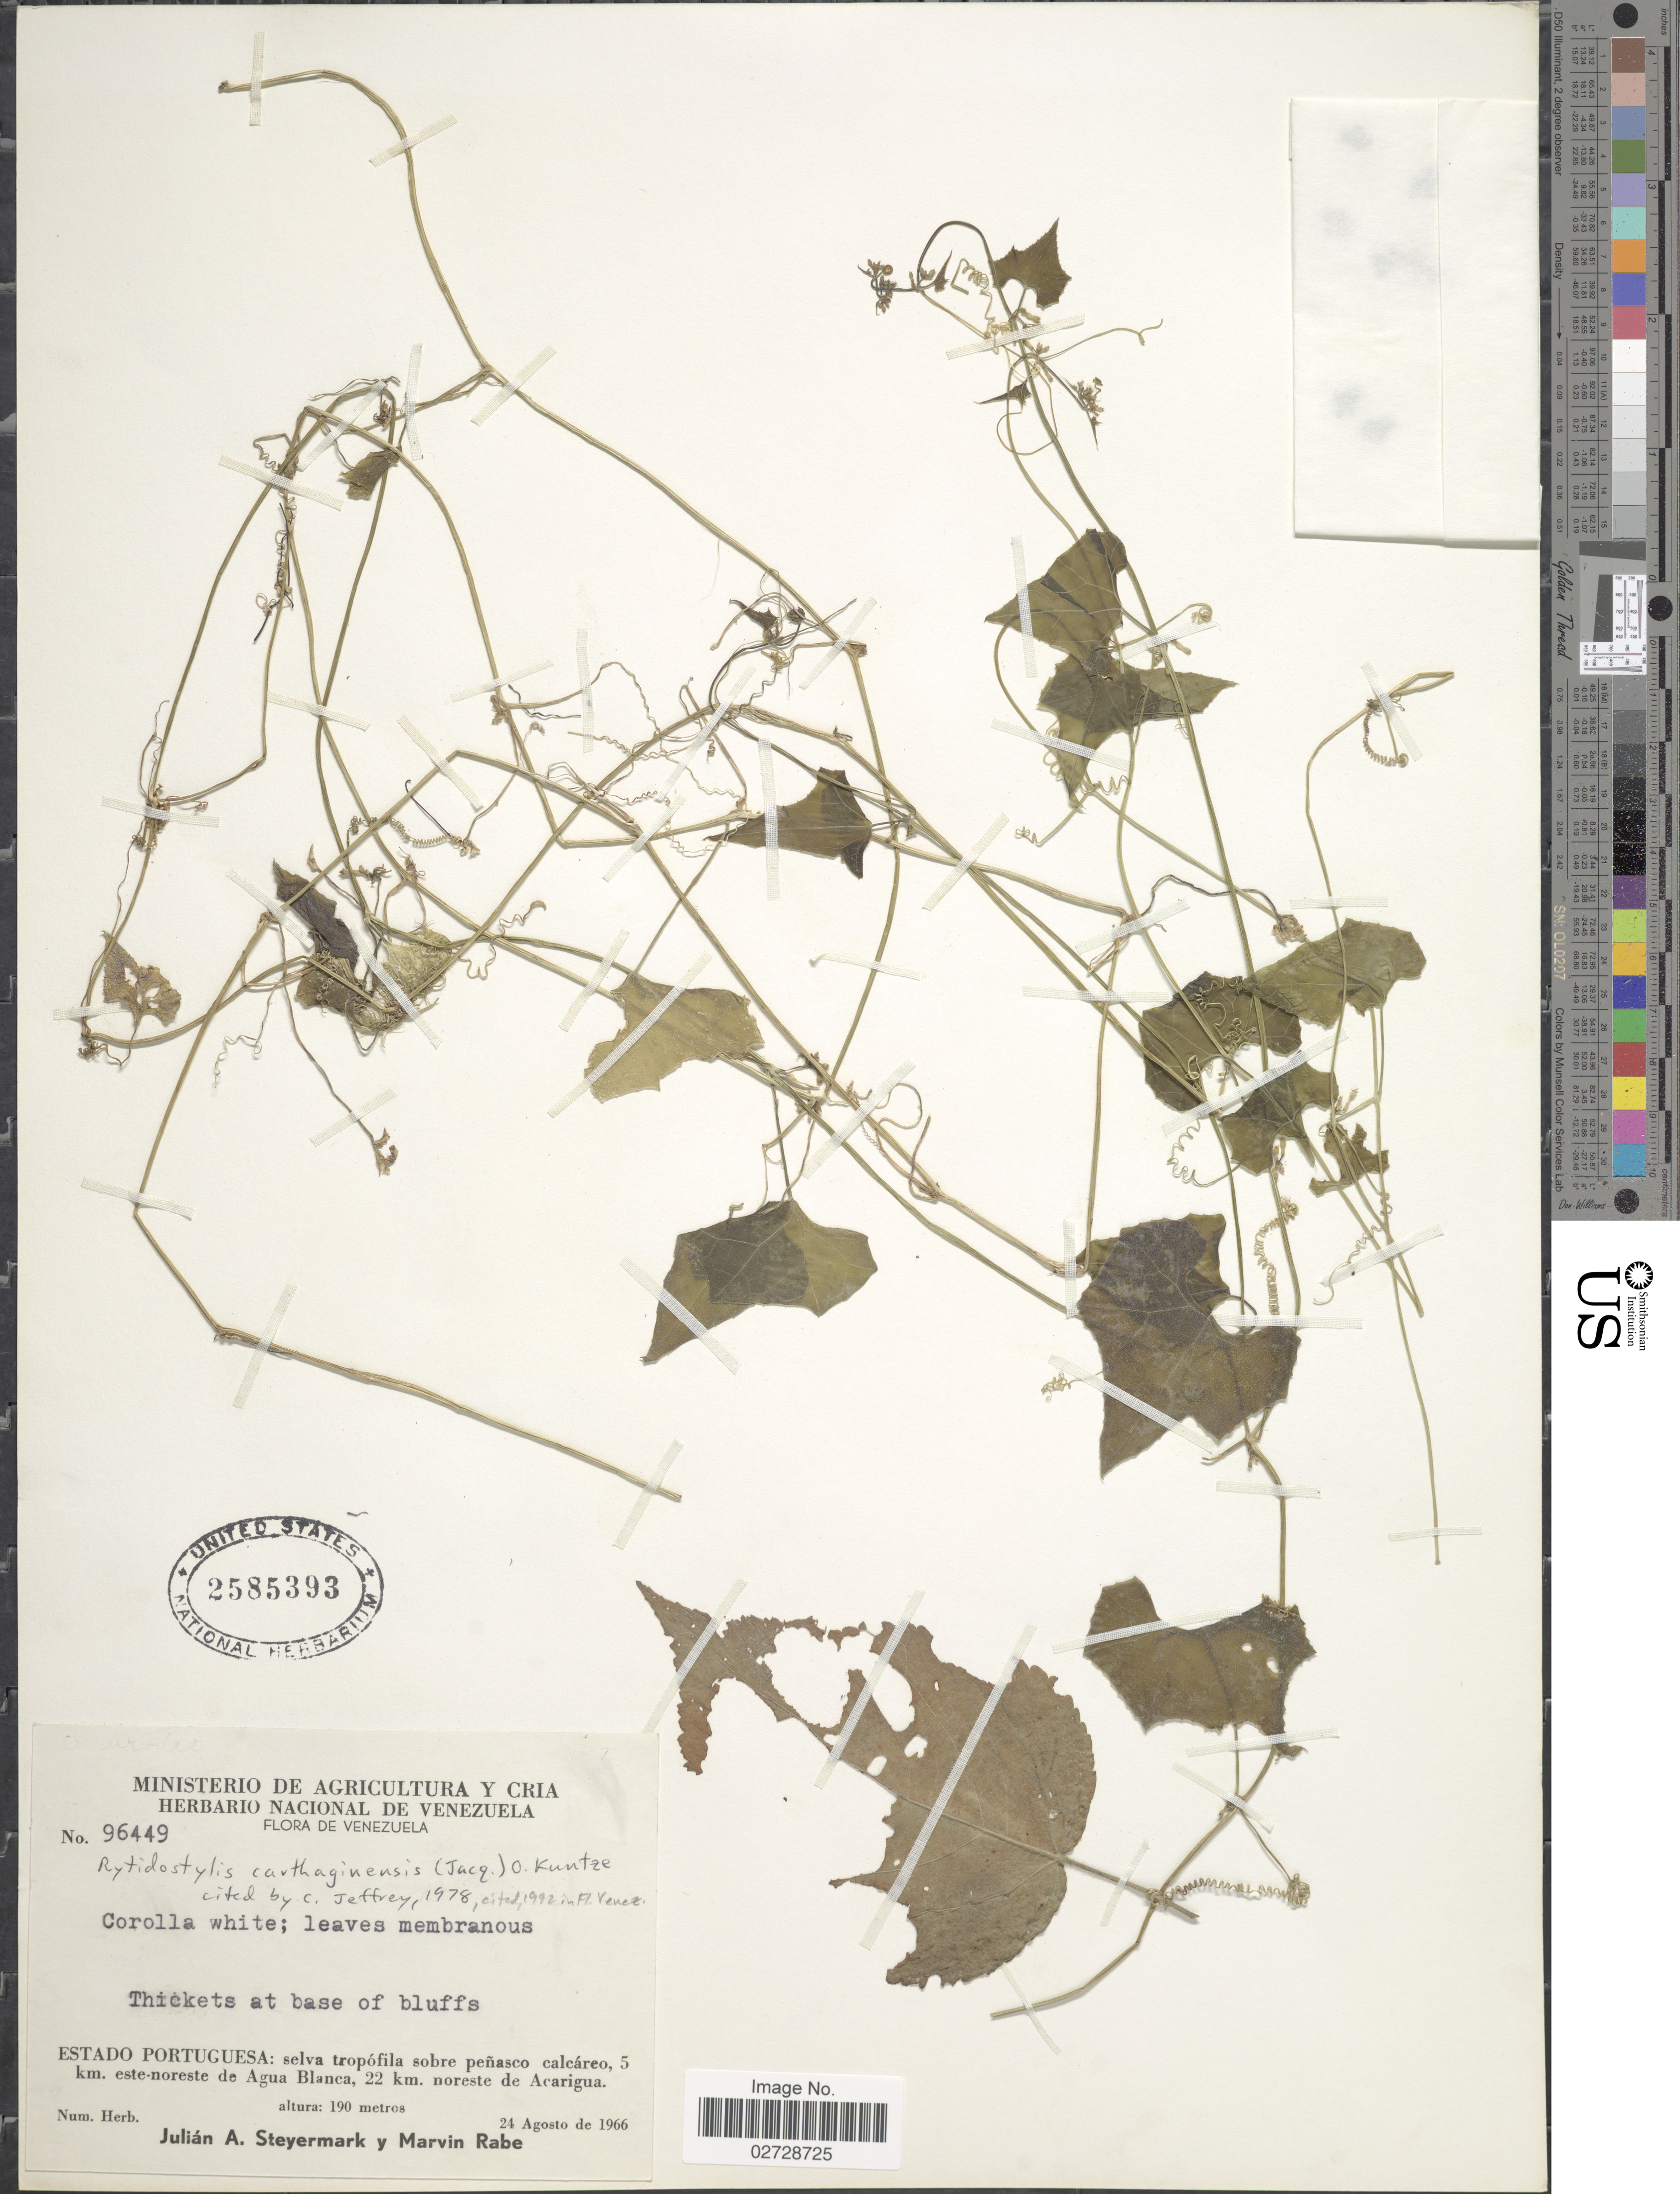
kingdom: Plantae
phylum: Tracheophyta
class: Magnoliopsida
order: Cucurbitales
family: Cucurbitaceae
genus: Cyclanthera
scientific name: Cyclanthera carthagenensis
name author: (Jacq.) H. Schaef. & S.S. Renner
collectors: J. Steyermark & M. Rabe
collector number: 96449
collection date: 1966-08-24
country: Venezuela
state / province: Portuguesa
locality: Selva tropofila sobre penasco calcareo, 5 km. este-noreste de Agua Blanca, 22 km. noreste de Acarigua.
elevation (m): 1900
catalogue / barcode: US 2585393